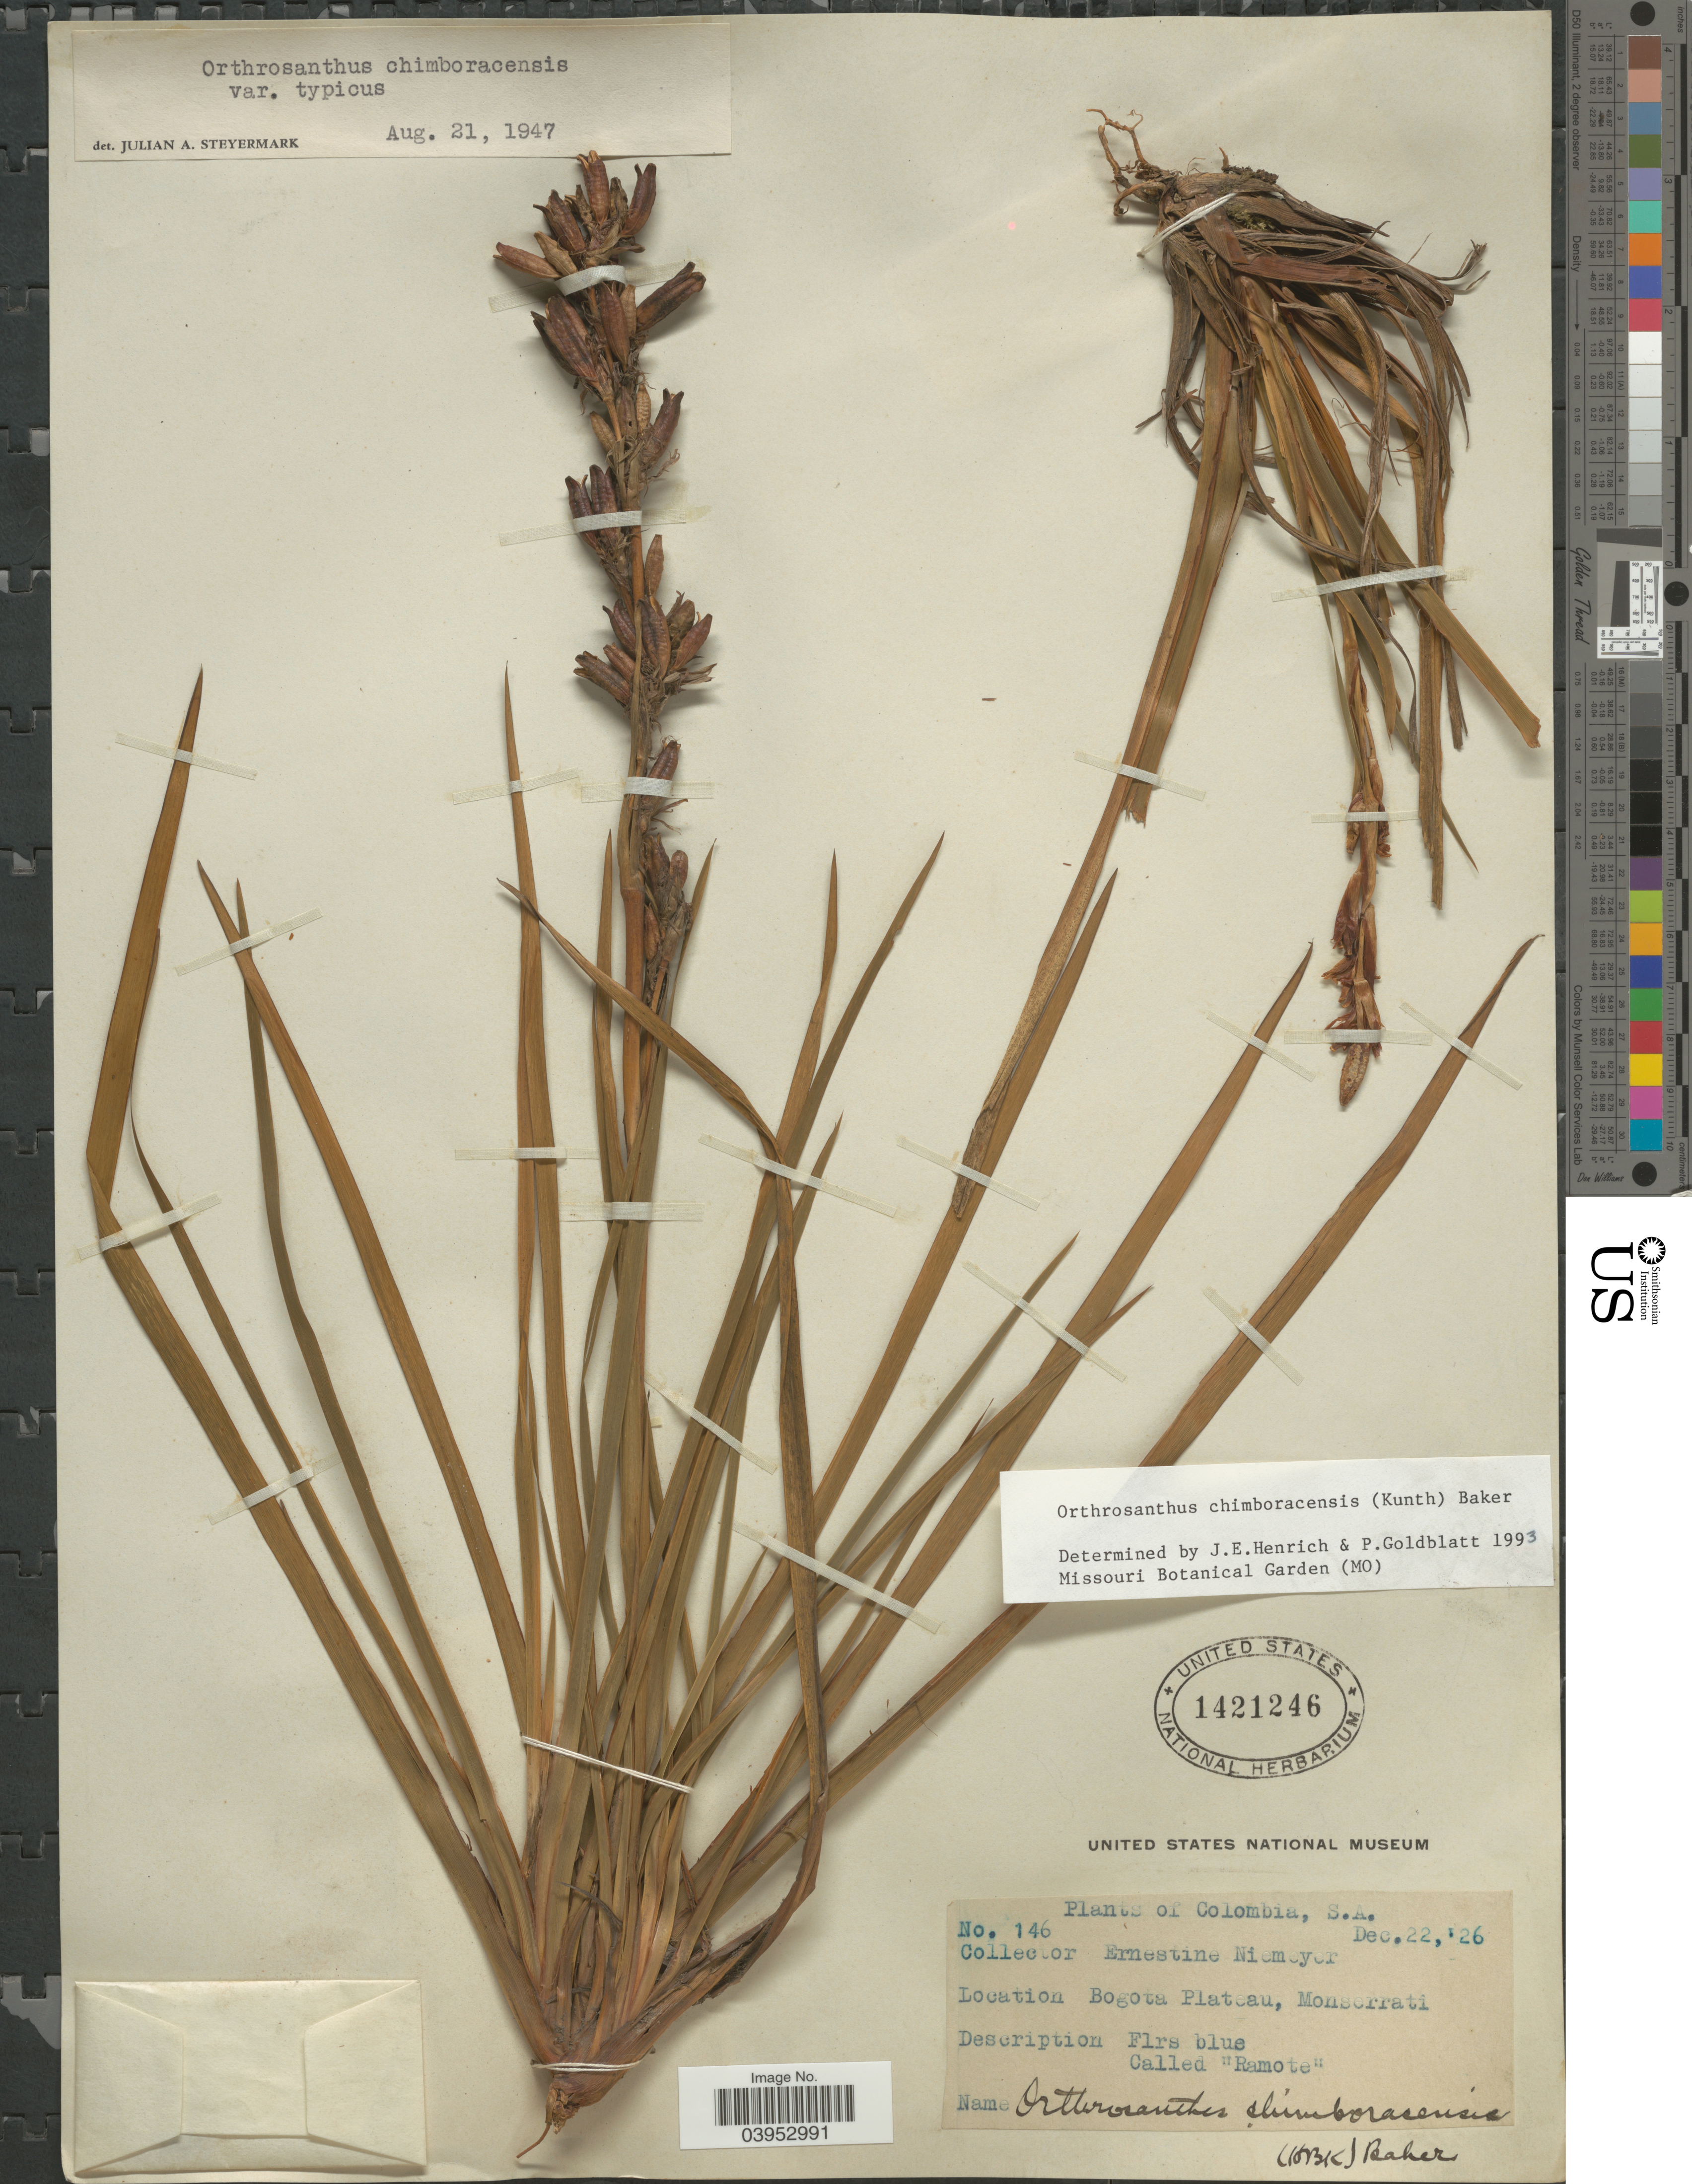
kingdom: Plantae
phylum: Tracheophyta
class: Liliopsida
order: Asparagales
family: Iridaceae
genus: Orthrosanthus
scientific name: Orthrosanthus chimboracensis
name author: (Kunth) Baker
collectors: E. H. Niemeyer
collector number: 146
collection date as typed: Transcribed d/m/y: 22/12/26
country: Colombia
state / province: Bogota D.C.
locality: Bogota Plateau, Monserrati.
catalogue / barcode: US 1421246